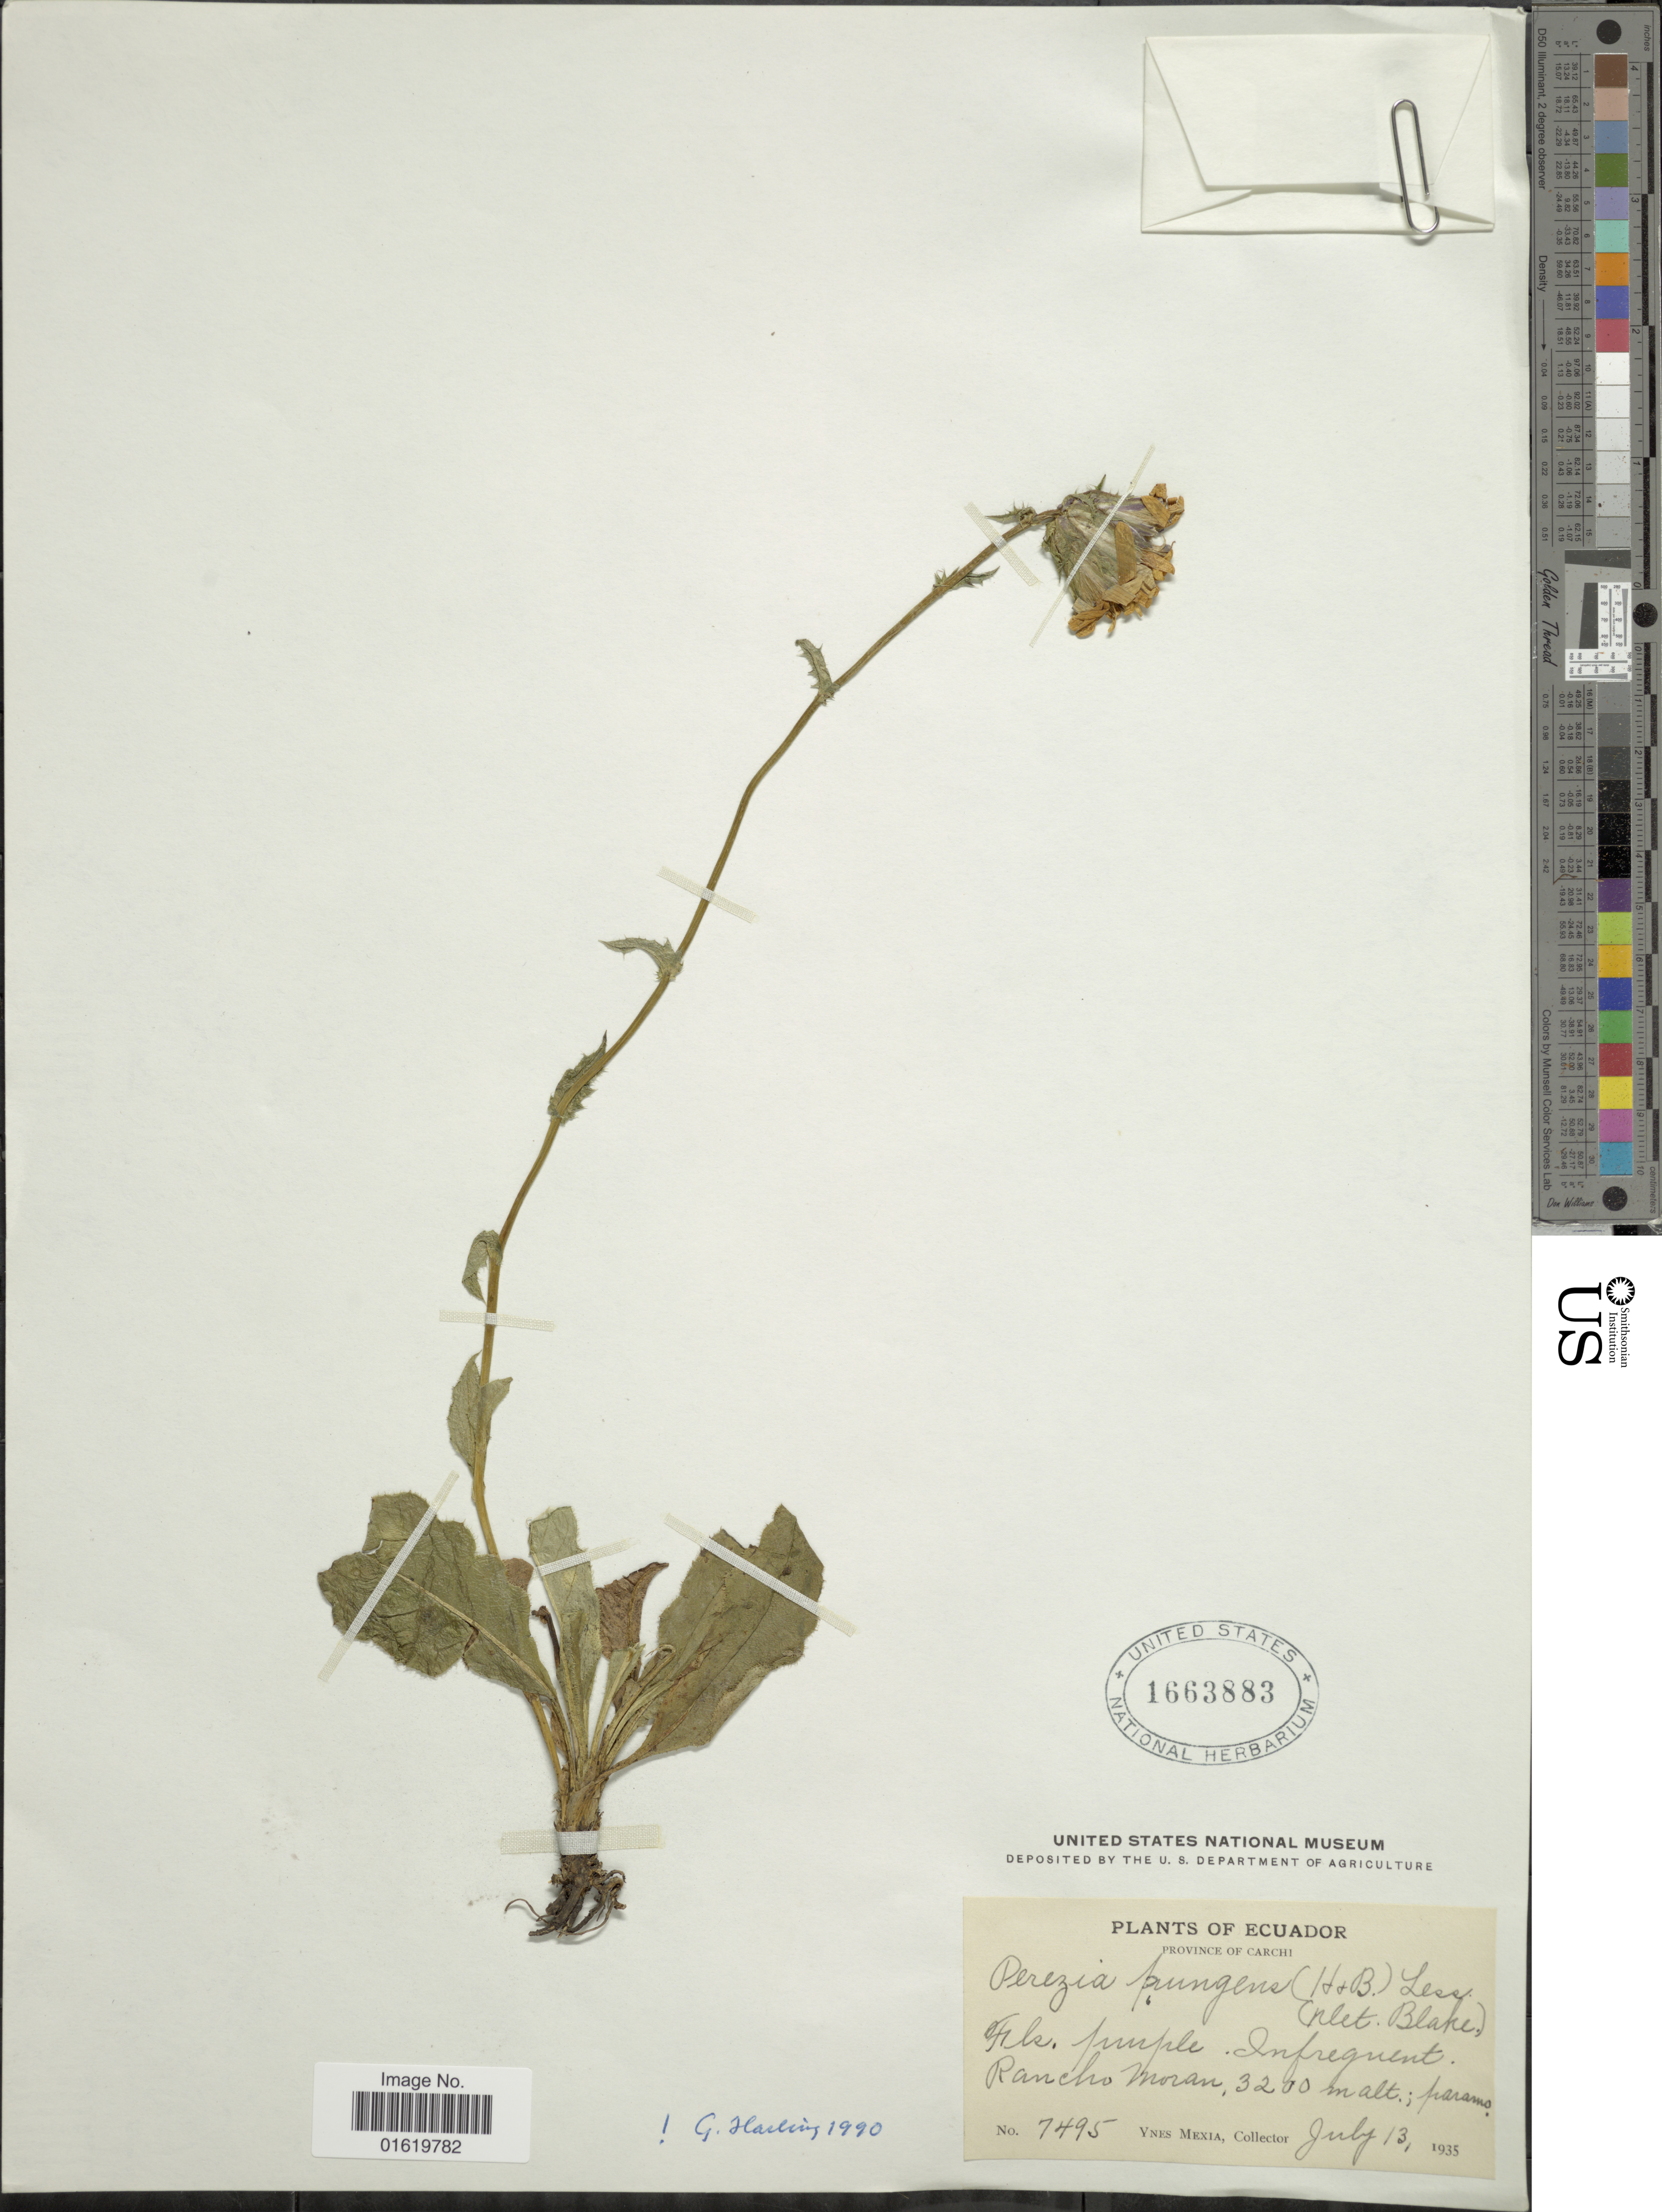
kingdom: Plantae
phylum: Tracheophyta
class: Magnoliopsida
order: Asterales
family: Asteraceae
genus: Perezia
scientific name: Perezia pungens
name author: (Humb. & Bonpl.) Less.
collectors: Y. Mexia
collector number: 7495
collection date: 1935-07-13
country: Ecuador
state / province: Carchi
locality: Province of Carchi. Rancho Moran.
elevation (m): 3200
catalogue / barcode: US 1663883